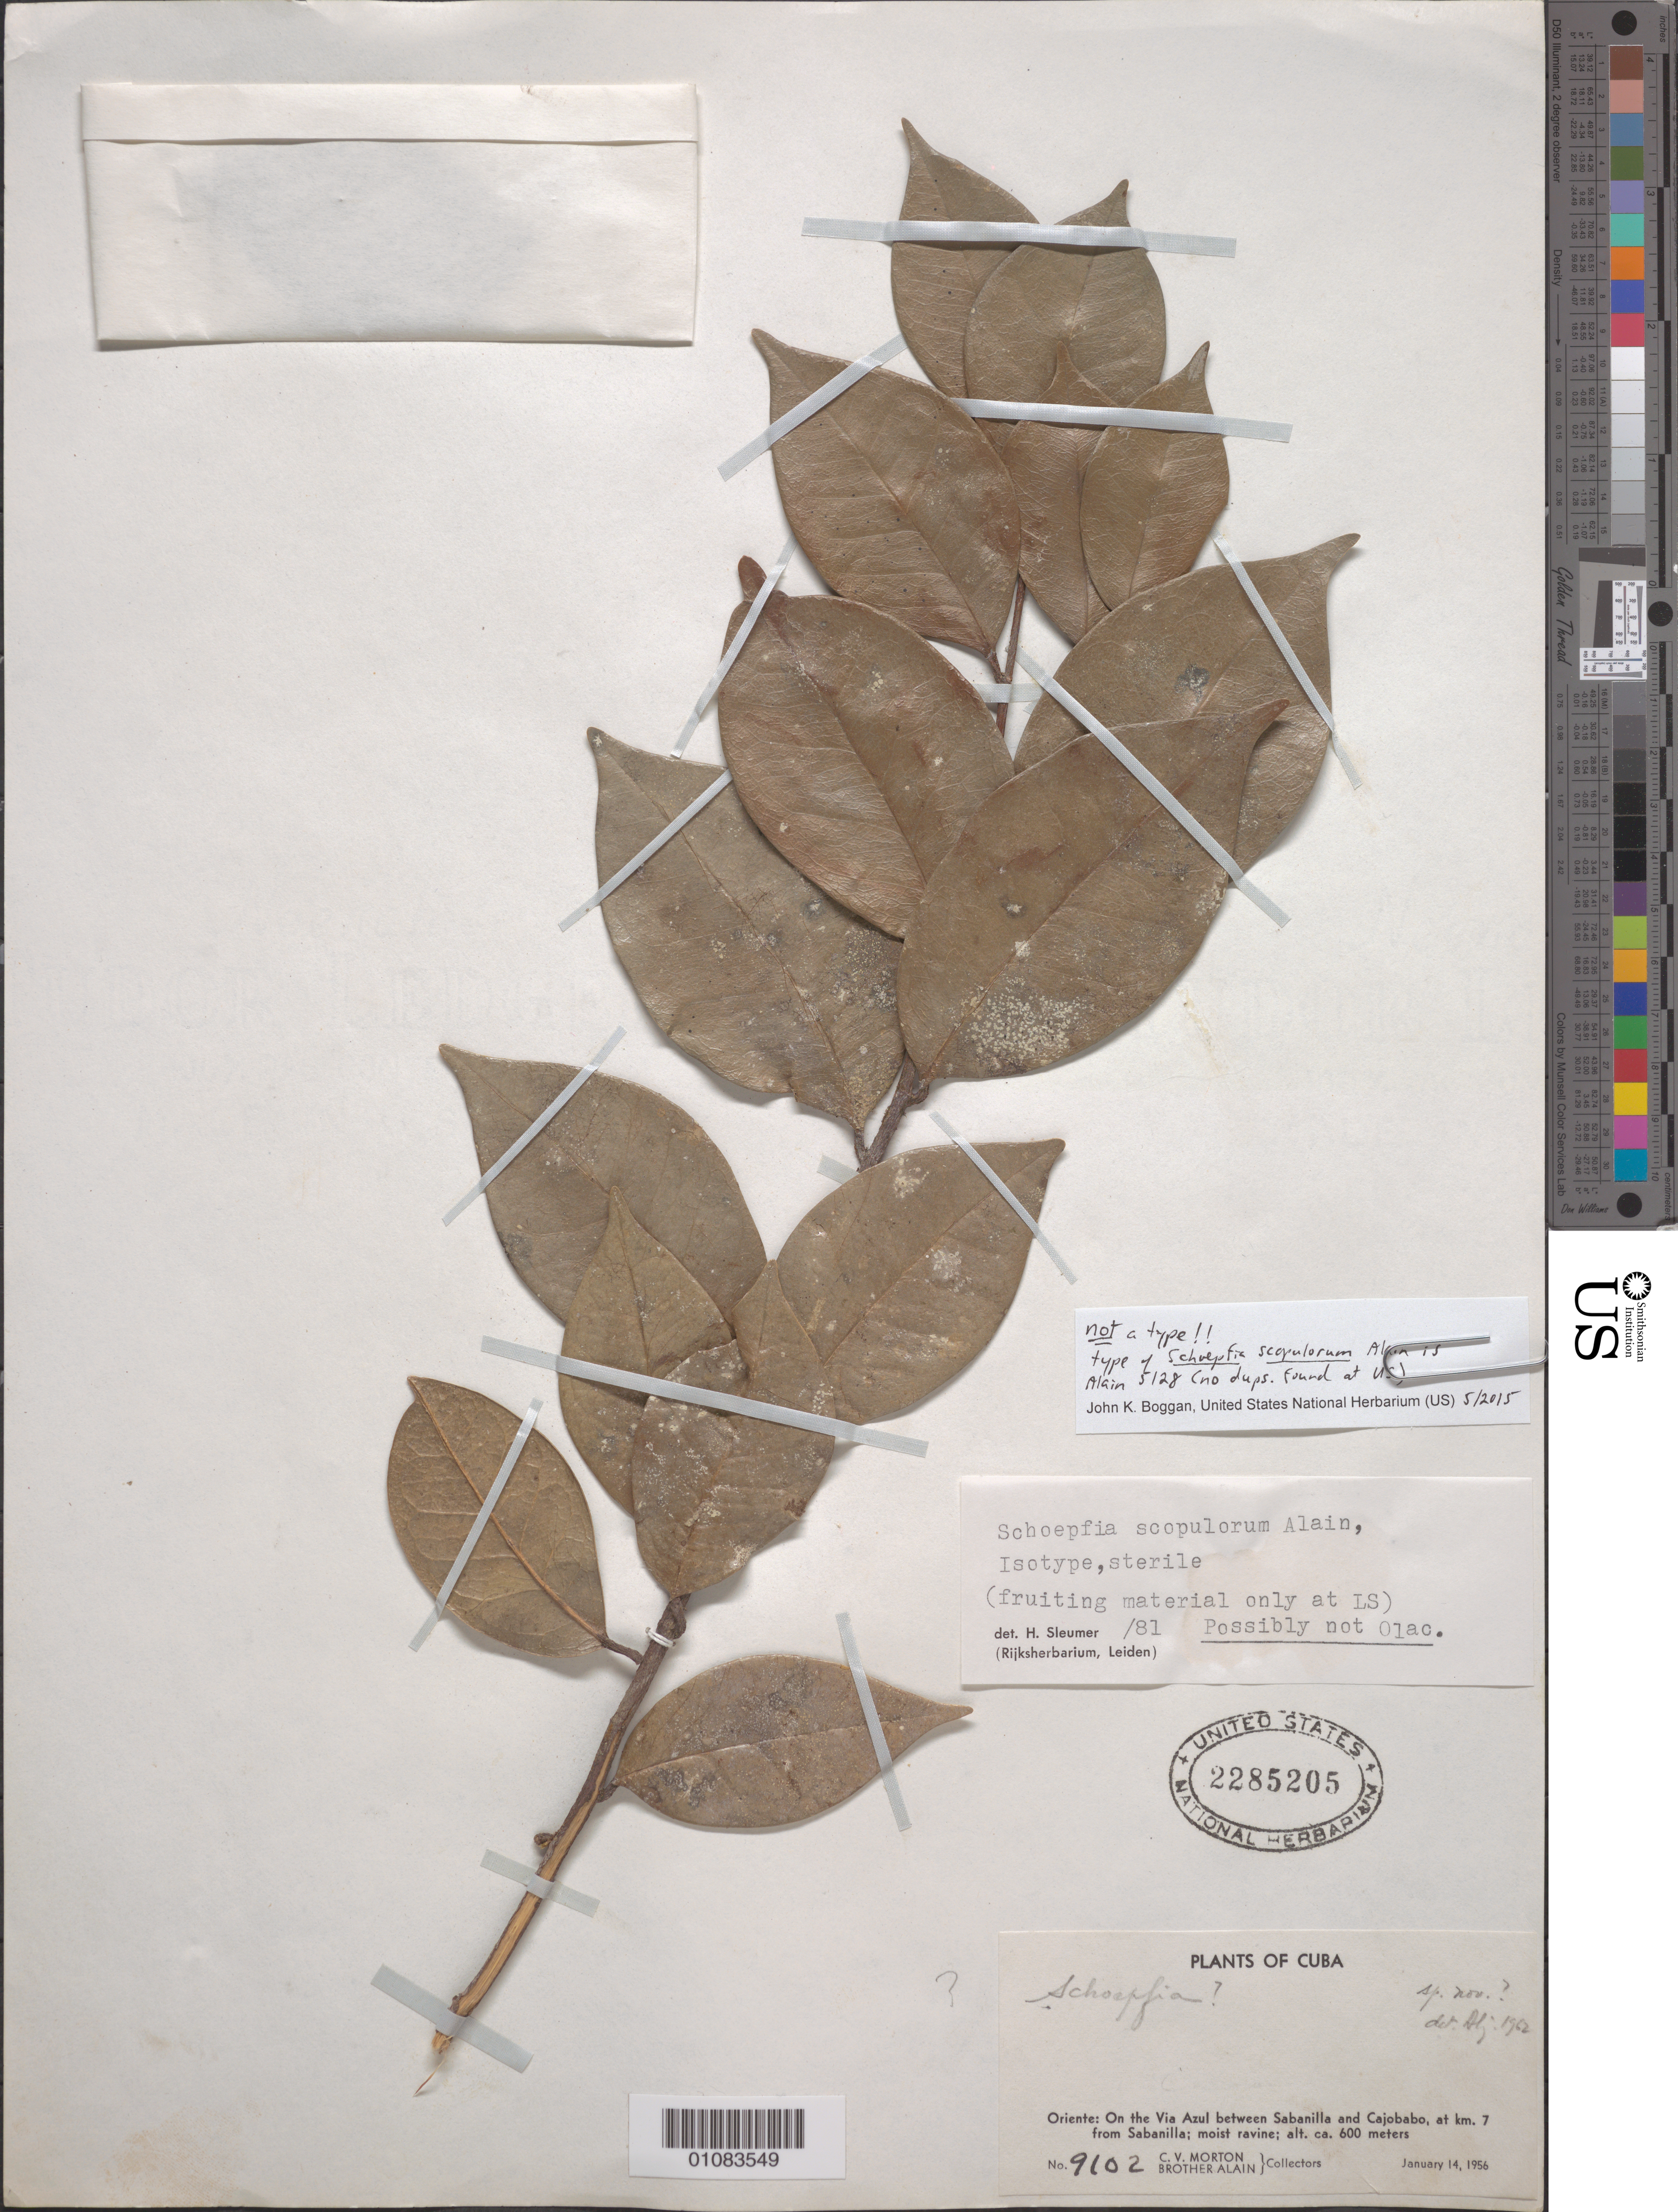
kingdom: Plantae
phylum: Tracheophyta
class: Magnoliopsida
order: Santalales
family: Schoepfiaceae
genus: Schoepfia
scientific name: Schoepfia scopulorum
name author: Alain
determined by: Sleumer, H. O.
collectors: C. V. Morton & A. H. Liogier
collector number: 9102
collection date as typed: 14 Jan 1956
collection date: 1956-01-14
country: Cuba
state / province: Guantánamo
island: Cuba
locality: Oriente: On the Via Azul between Sabanilla and Cajobab, at km 7 from Sabanilla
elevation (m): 600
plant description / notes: Annotated by Sleumer (1981) as "isotype" of Schoepfia scopulorum Alain but both Tropicos & Flora Neotropica treatment (Sleumer 1984) cite type as Alain 5128 (original publication not seen).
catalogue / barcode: US 2285205